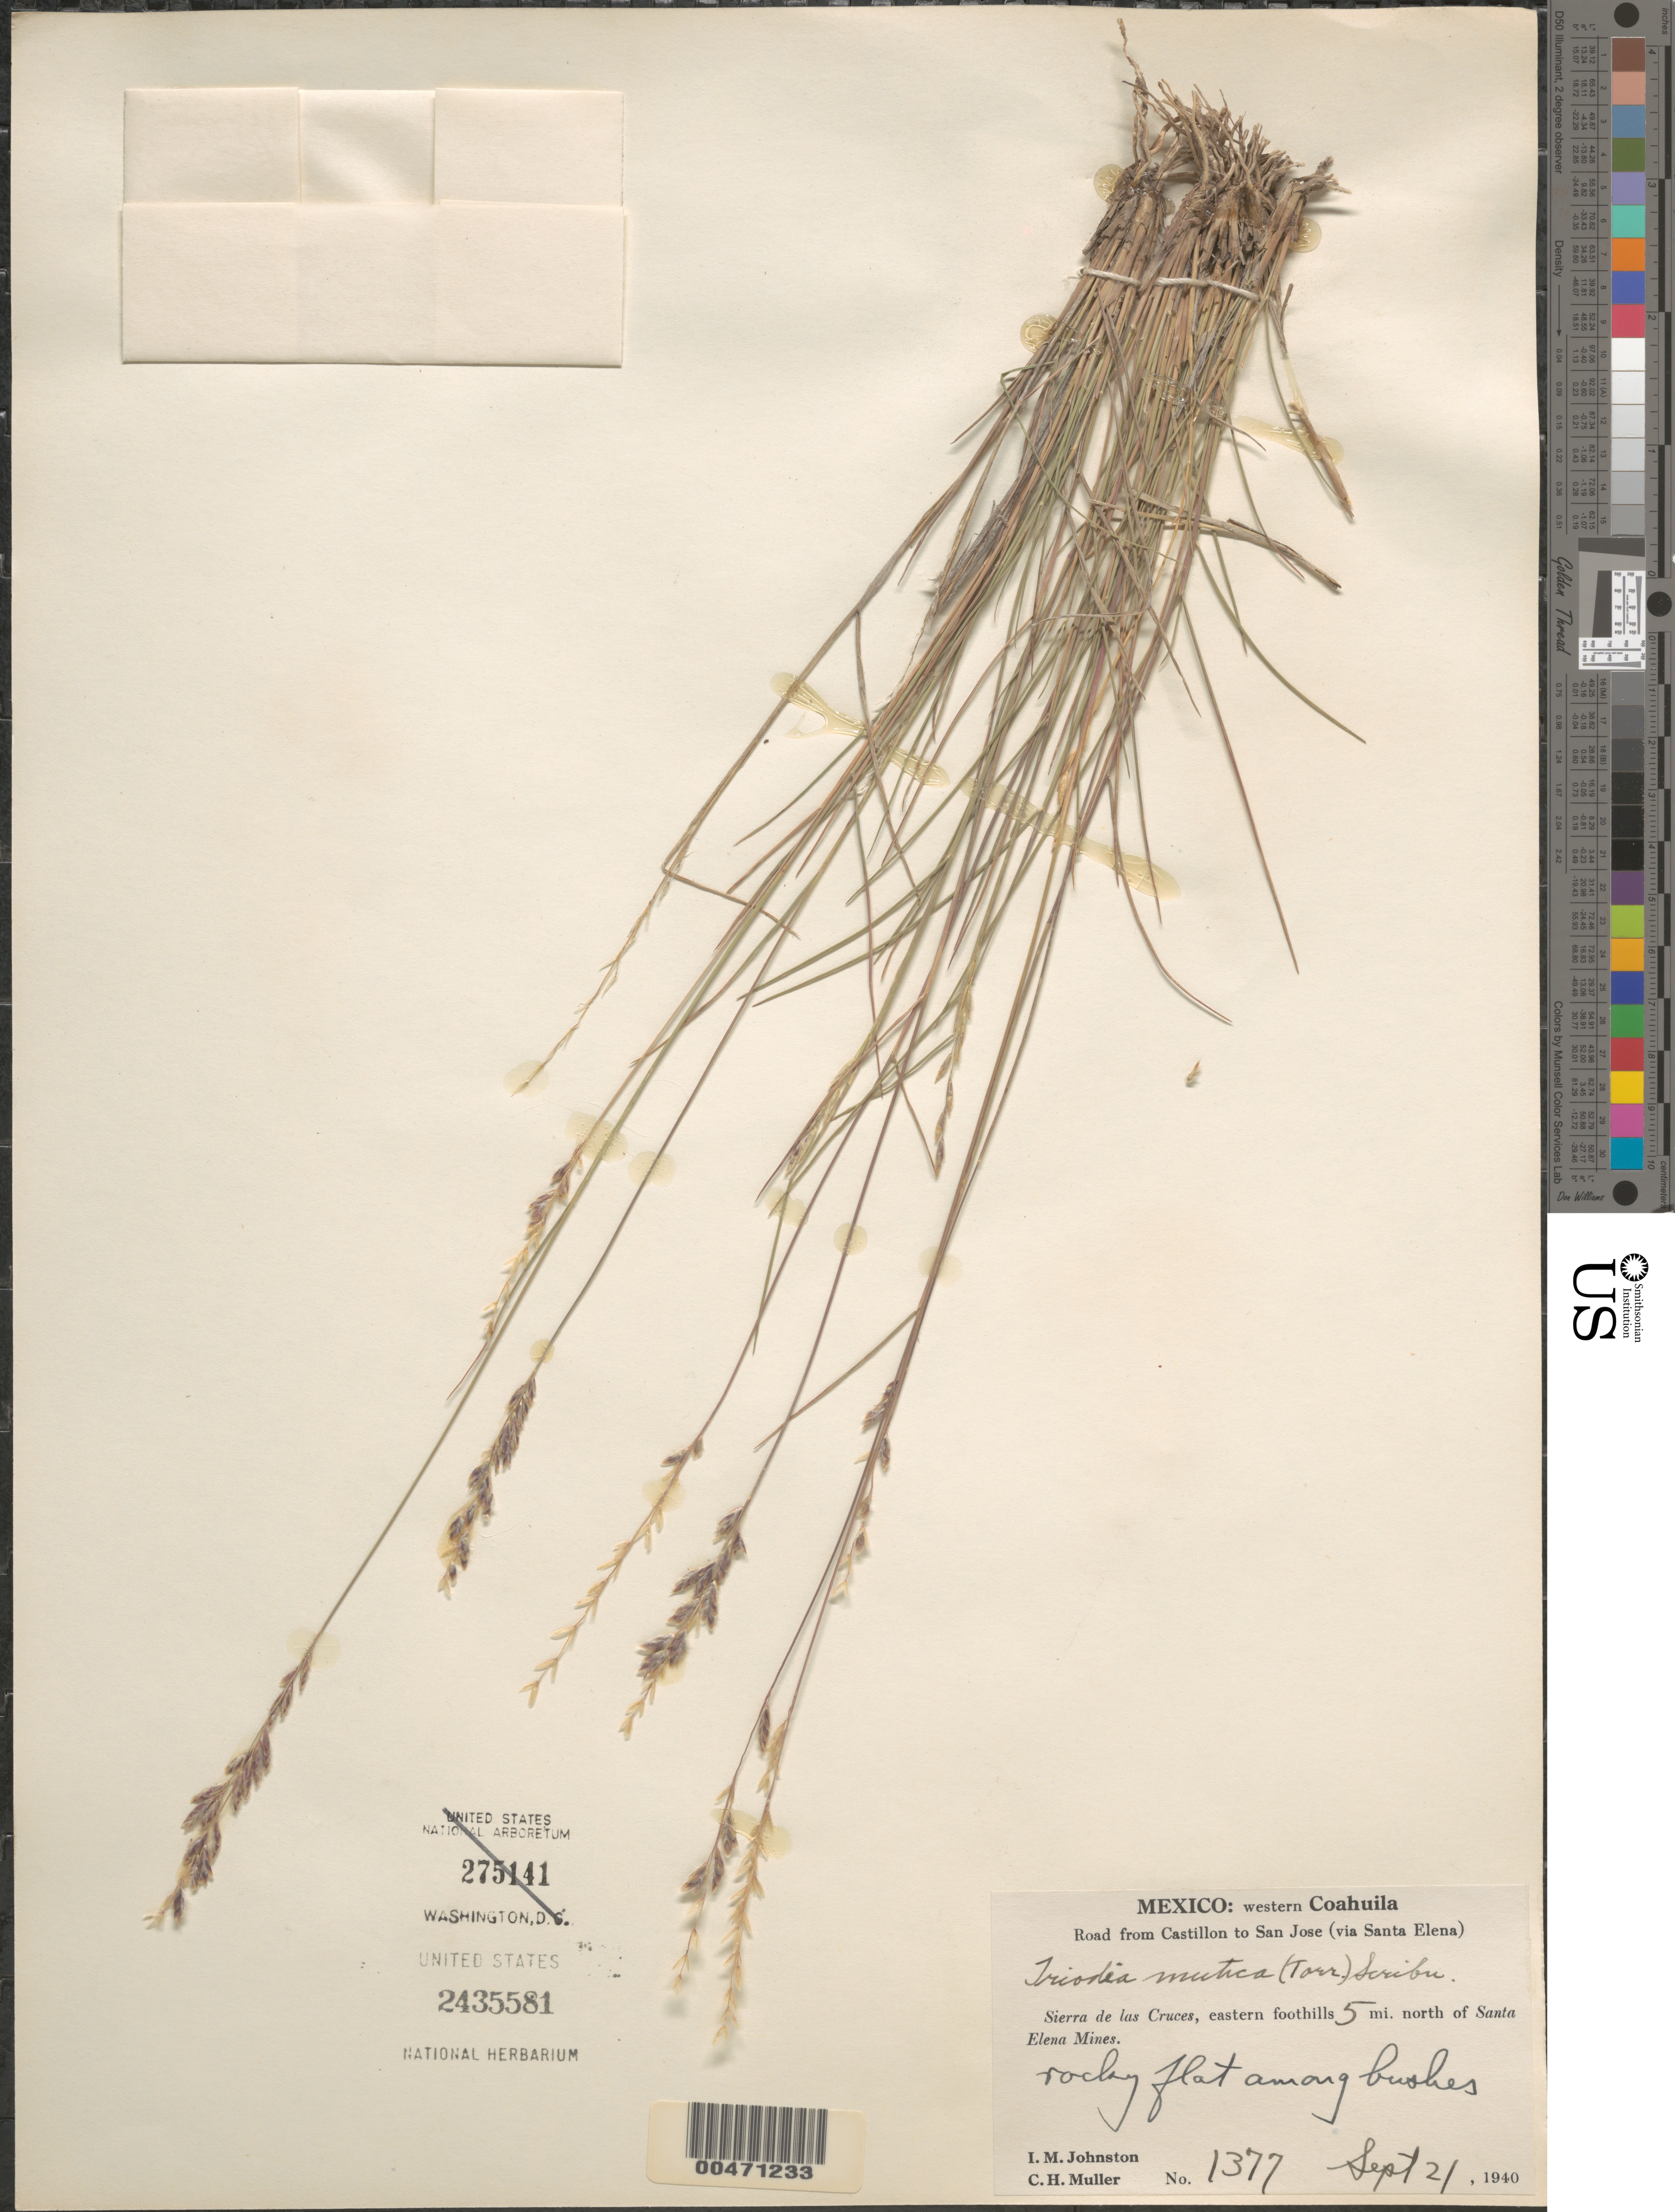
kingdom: Plantae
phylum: Tracheophyta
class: Liliopsida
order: Poales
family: Poaceae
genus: Tridens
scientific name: Tridens muticus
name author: (Torr.) Nash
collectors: I.M. Johnston & C. H. Müller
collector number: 1377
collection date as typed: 21 Sep 1940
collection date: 1940-09-21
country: Mexico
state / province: Coahuila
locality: W Coahuila, rd from Castillon to San Jose (via Santa Elena), Sierra de las Cruces, 5 mi N of Santa Elena Mine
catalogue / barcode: US 2435581